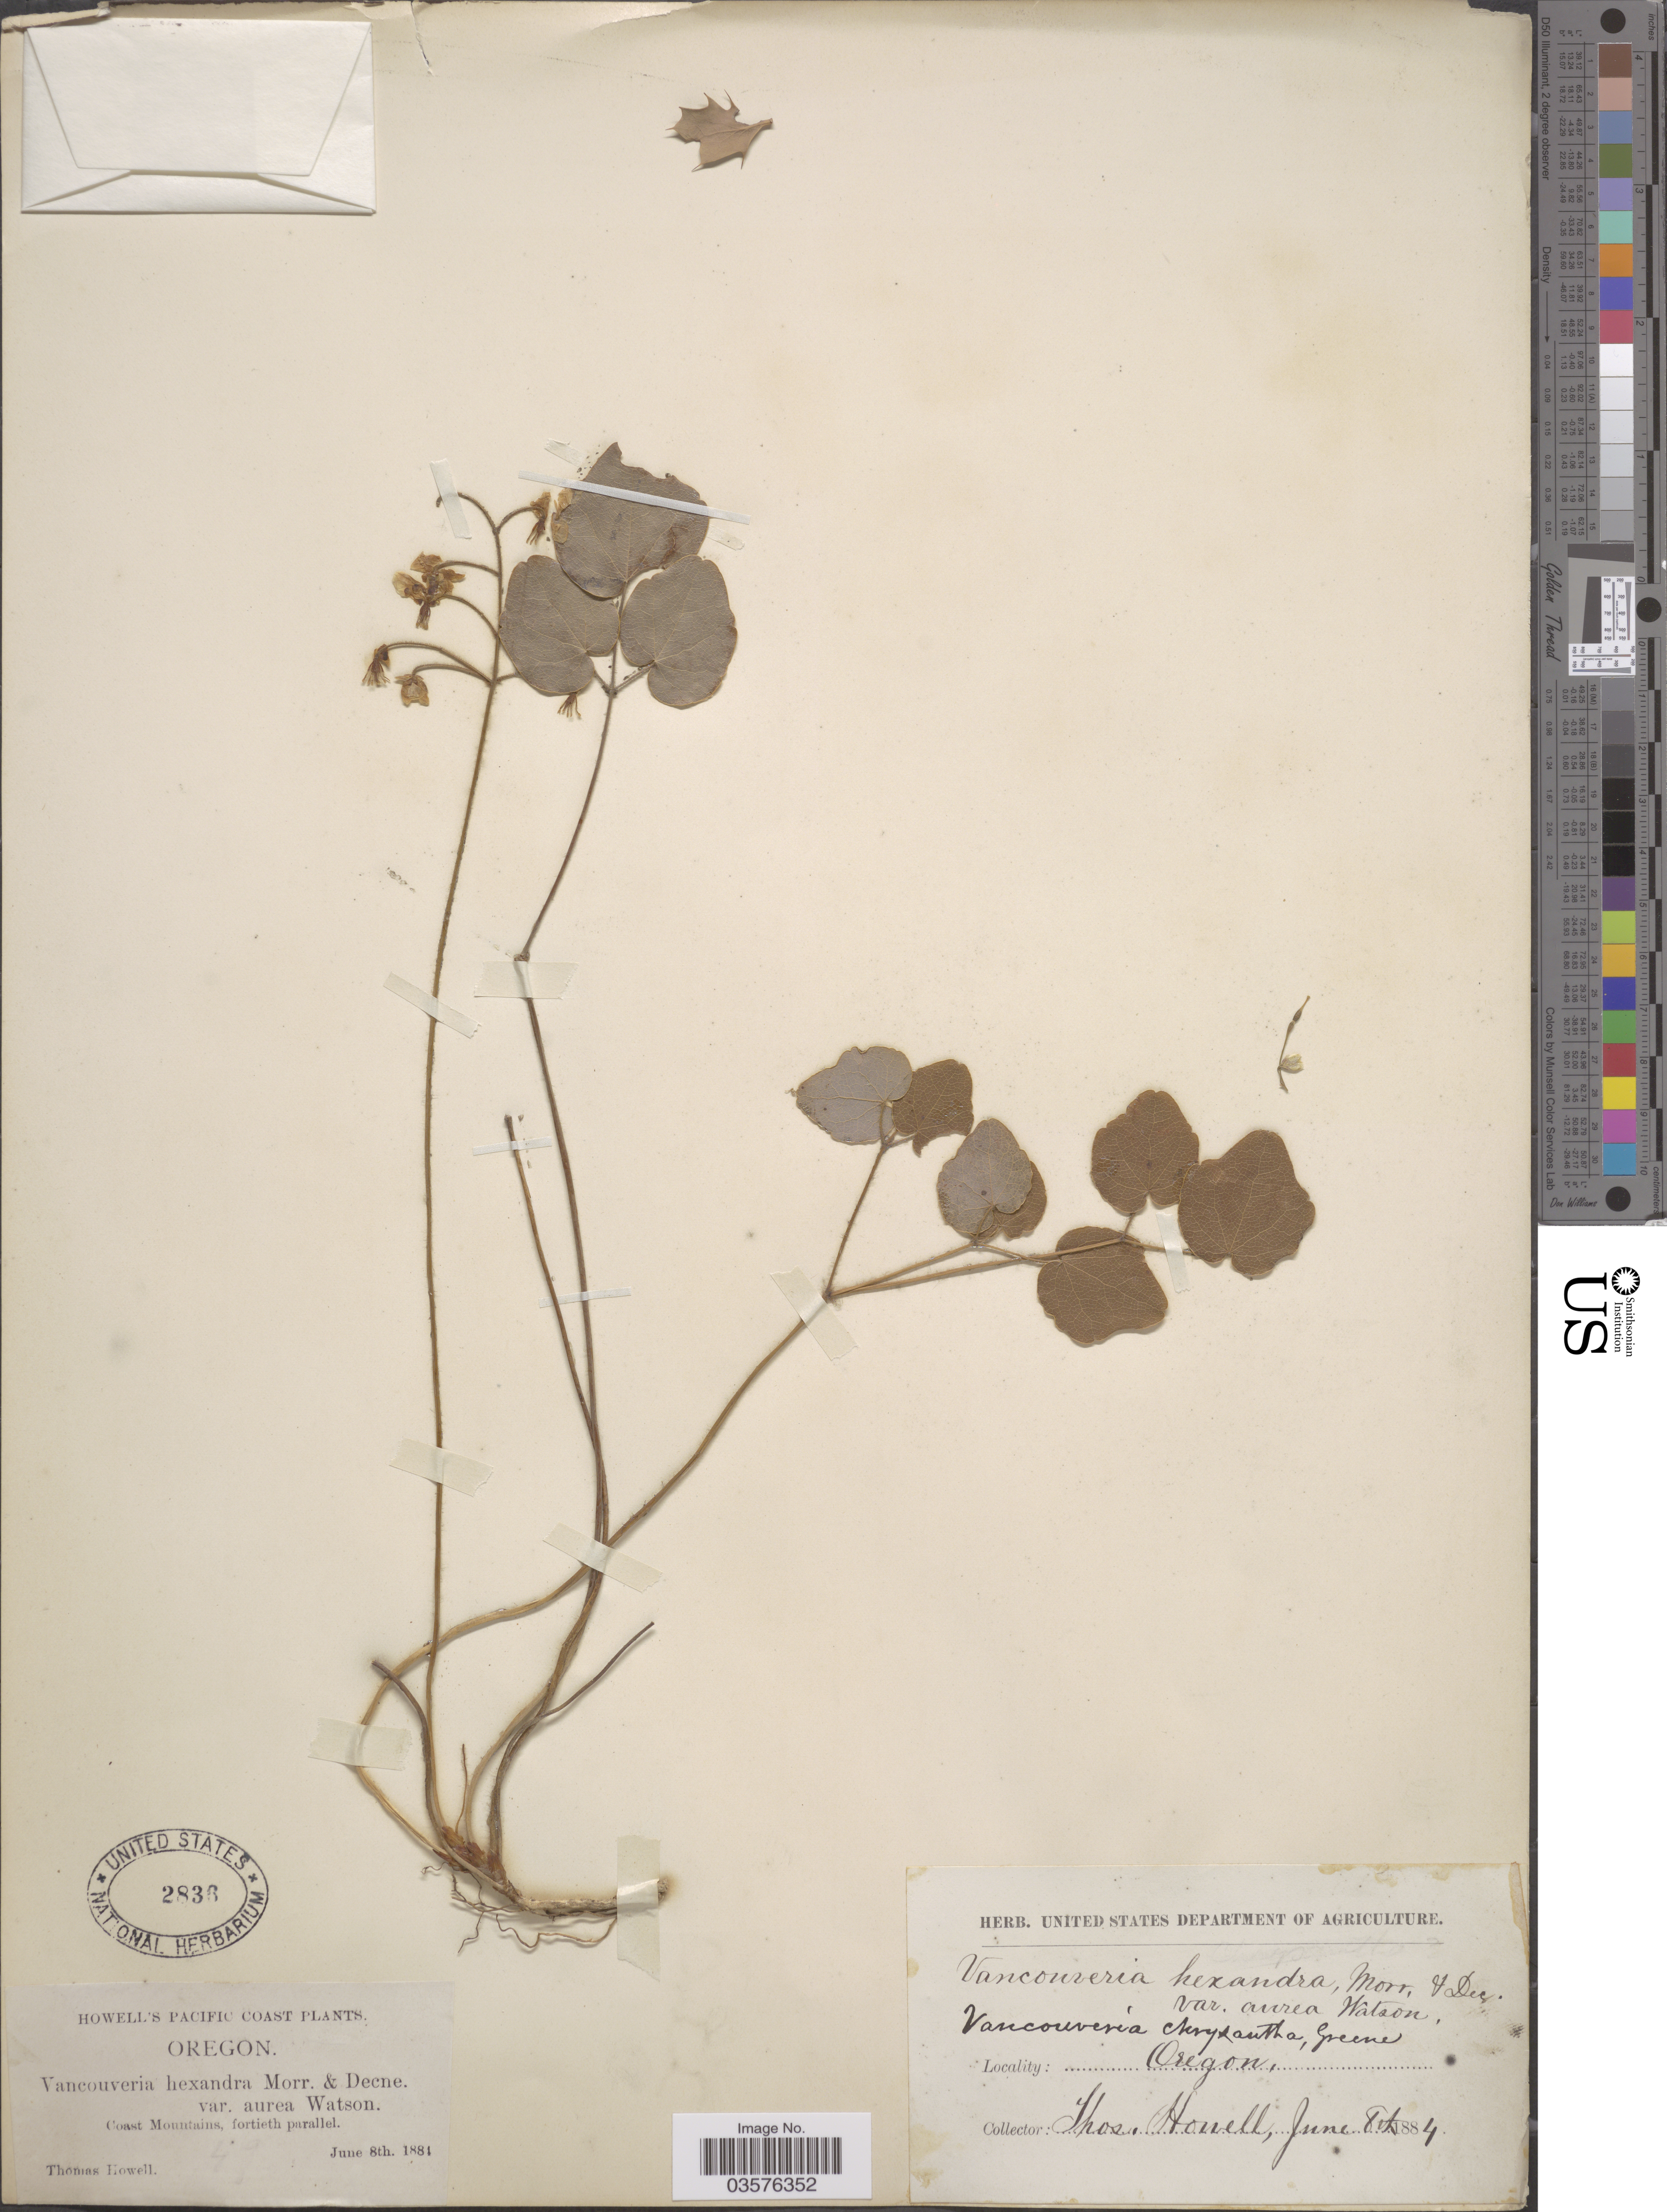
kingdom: Plantae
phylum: Tracheophyta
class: Magnoliopsida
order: Ranunculales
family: Berberidaceae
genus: Vancouveria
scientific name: Vancouveria chrysantha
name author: Greene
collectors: T. Howell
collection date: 1881-06-08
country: United States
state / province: Oregon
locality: Pacific Coast. Coast Mountains, fortieth parallel.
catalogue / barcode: US 2836